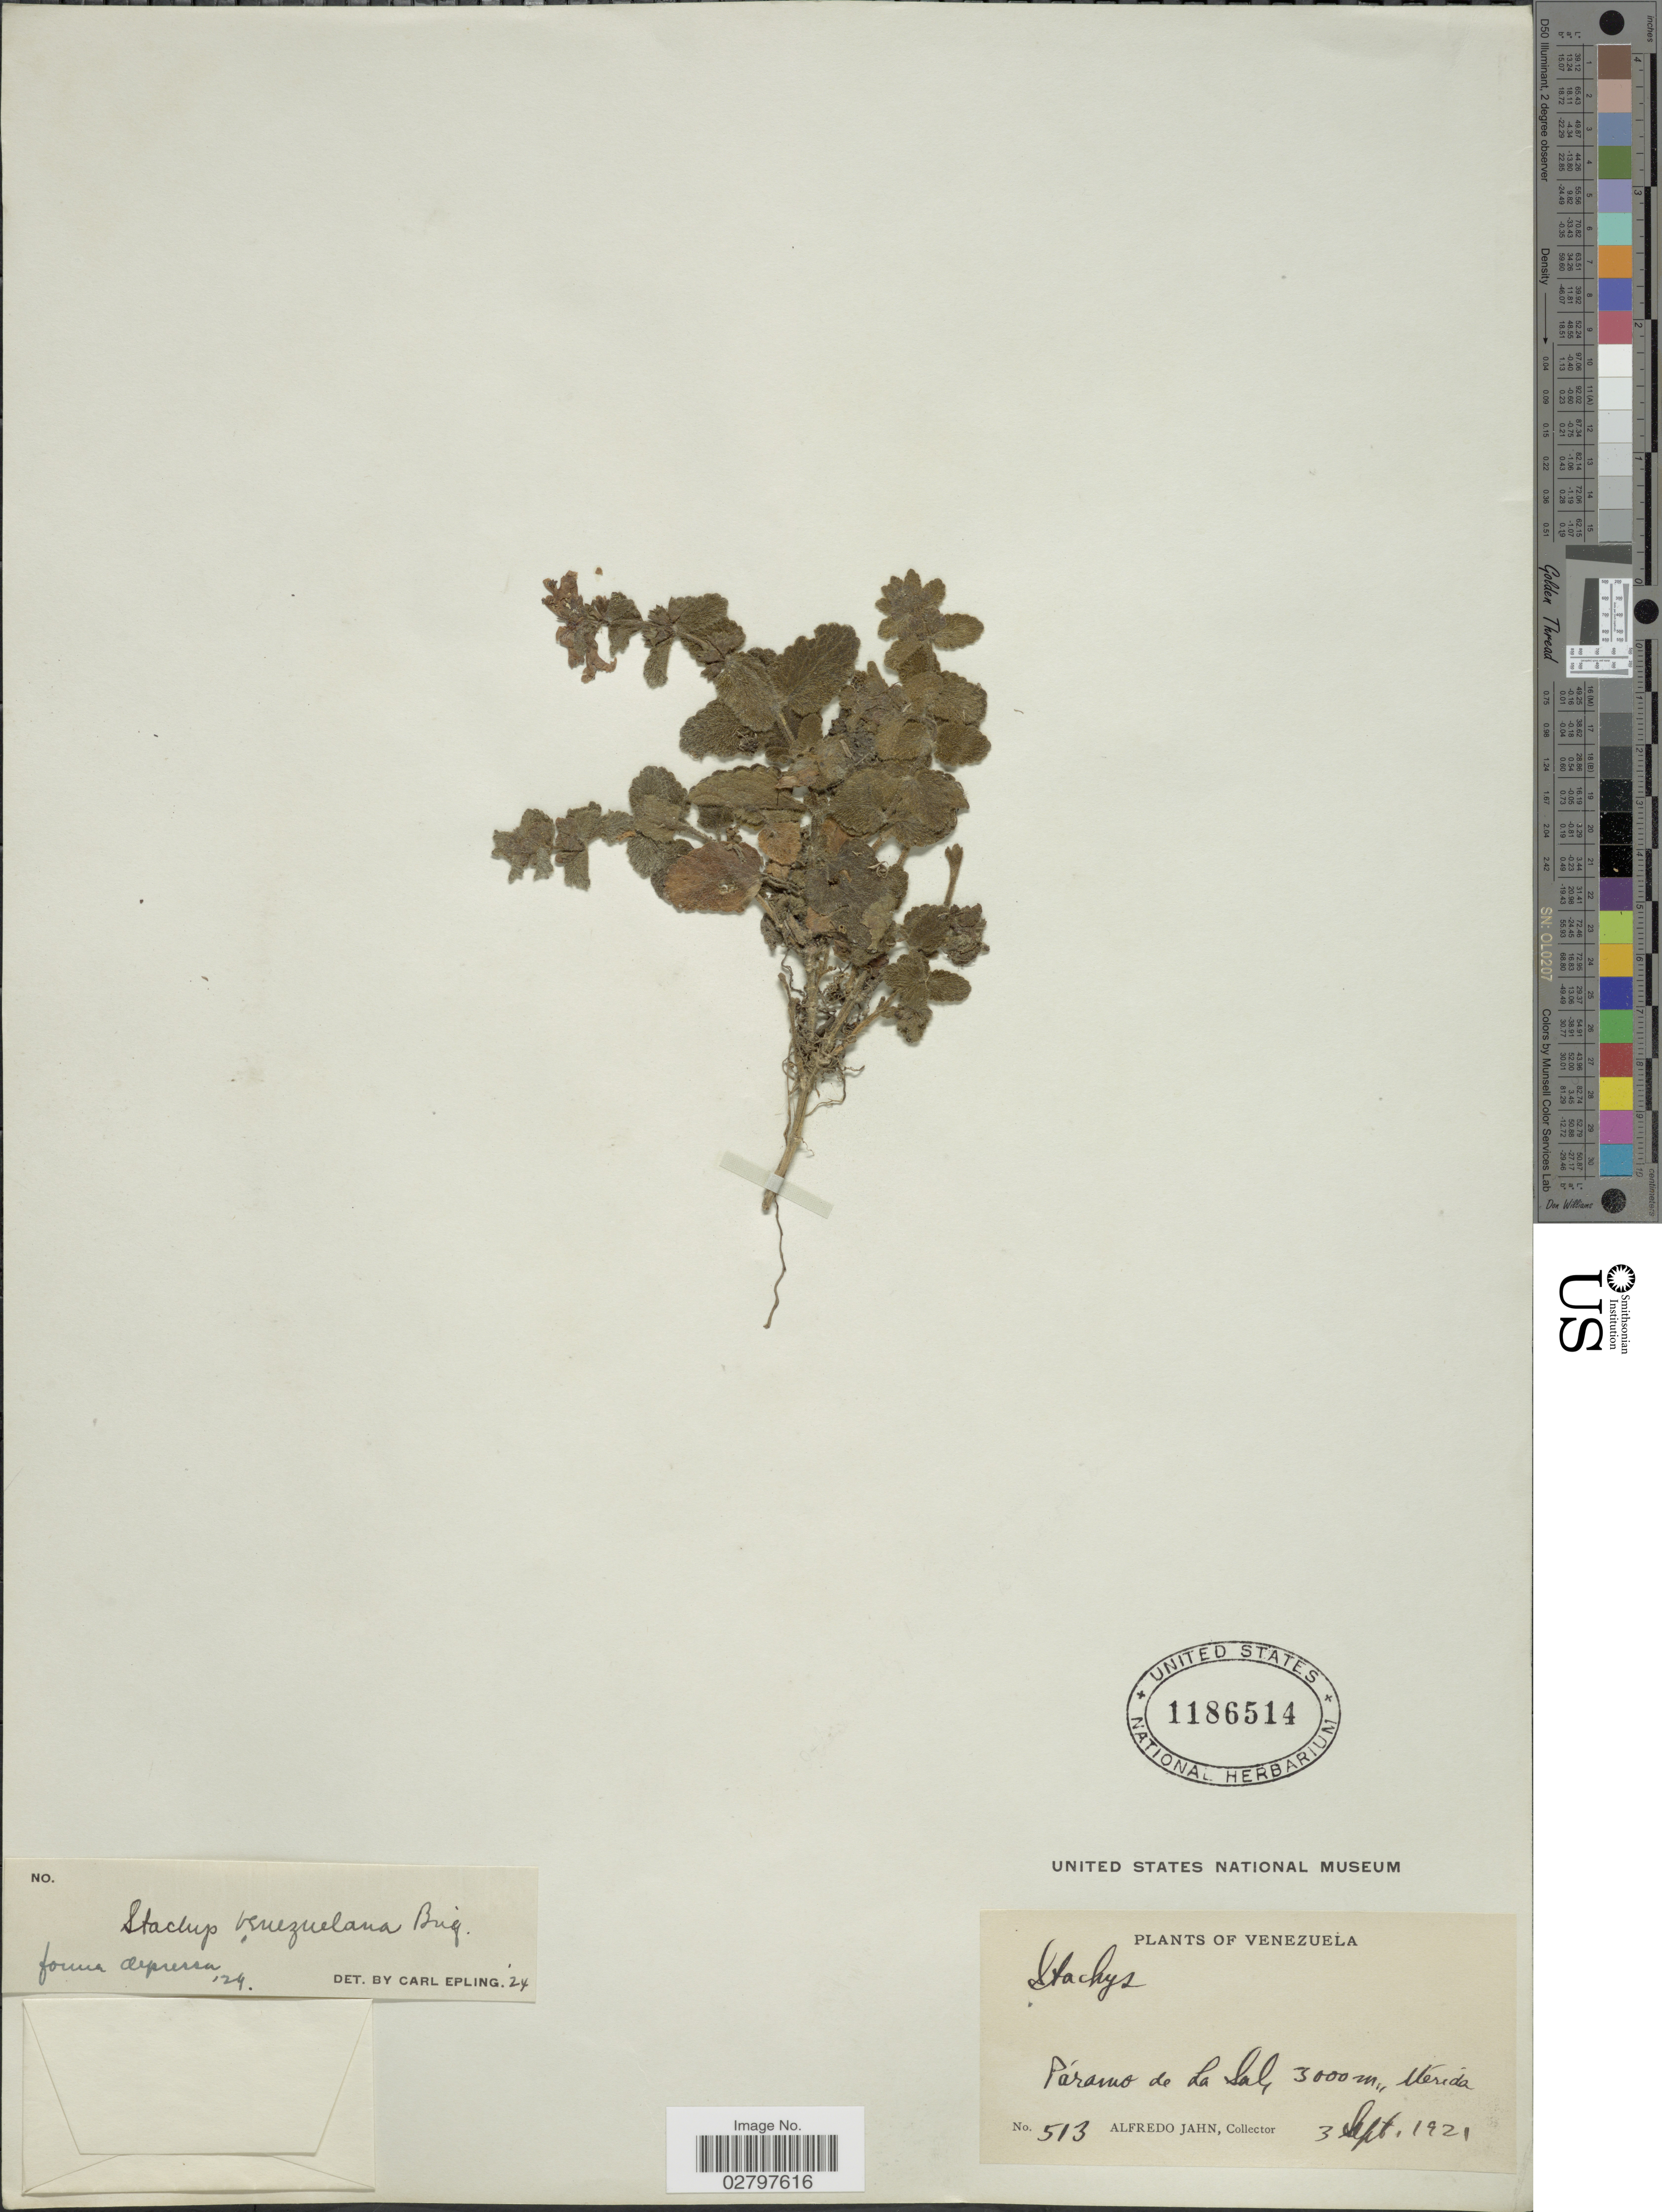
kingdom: Plantae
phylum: Tracheophyta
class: Magnoliopsida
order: Lamiales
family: Lamiaceae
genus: Stachys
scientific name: Stachys venezuelana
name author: Briq.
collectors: A. Jahn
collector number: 513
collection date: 1921-09-03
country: Venezuela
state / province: Mérida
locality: Páramo de la Sal.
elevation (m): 3000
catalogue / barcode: US 1186514